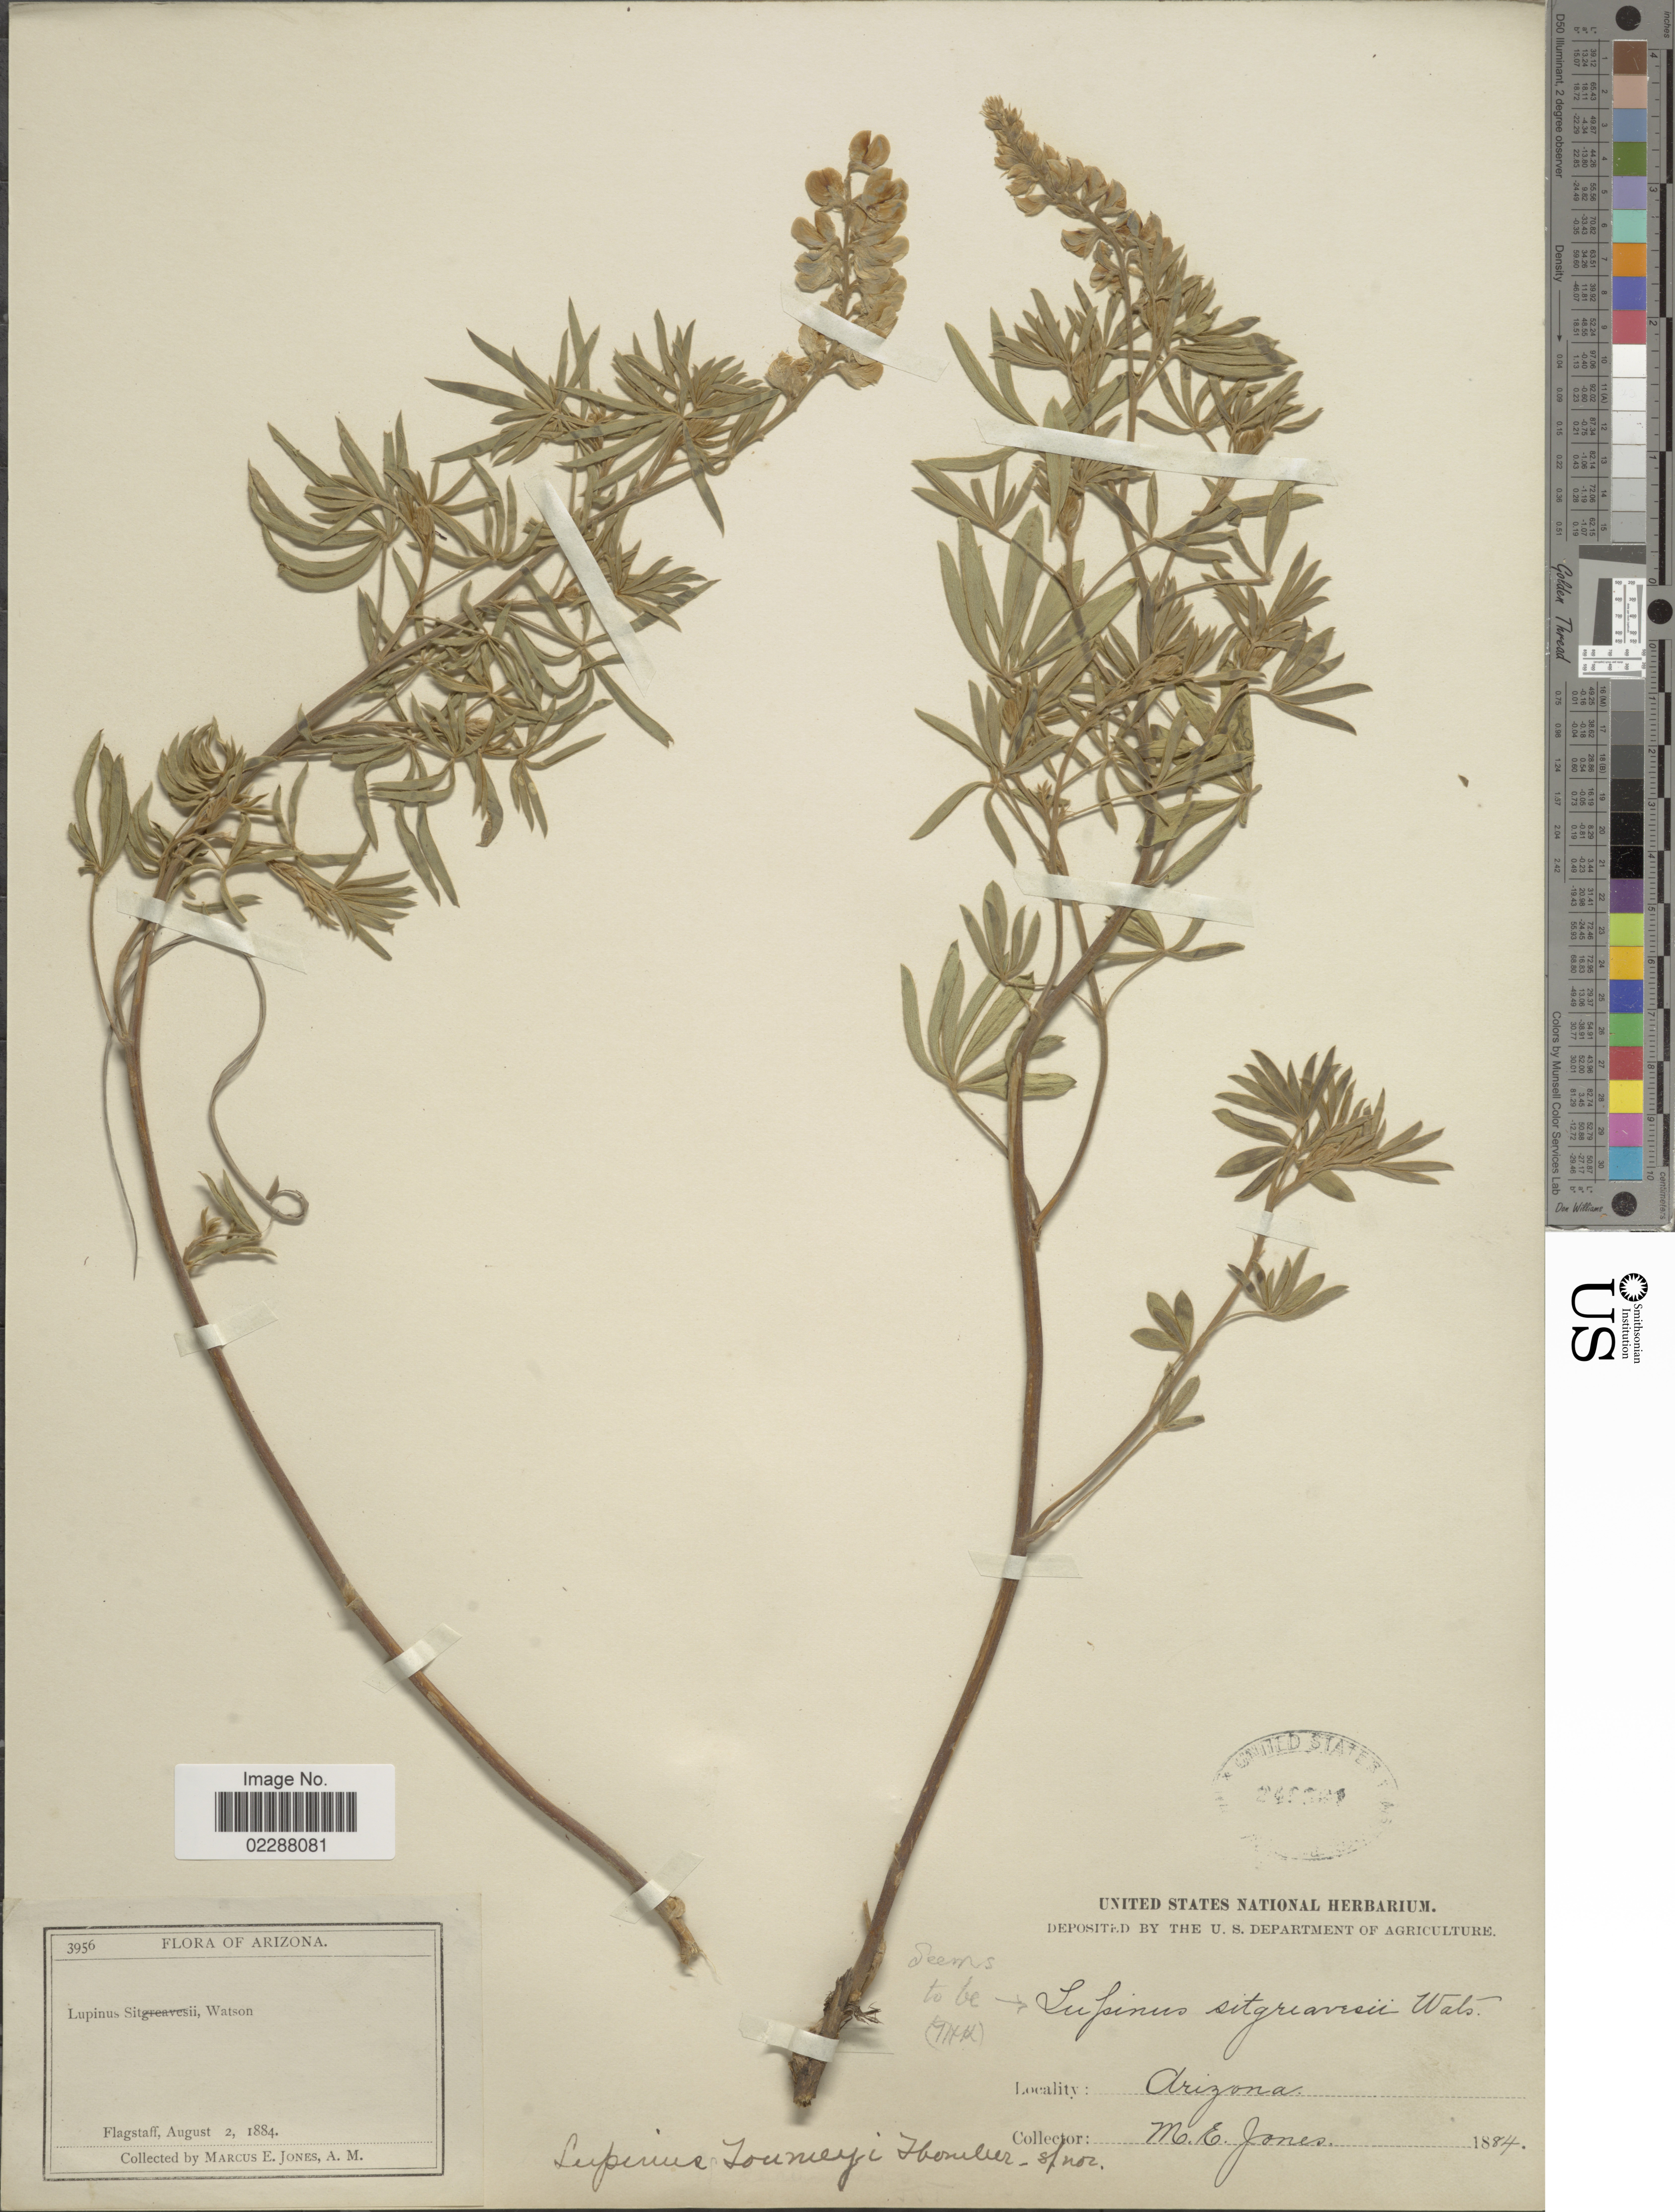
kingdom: Plantae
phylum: Tracheophyta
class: Magnoliopsida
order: Fabales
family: Fabaceae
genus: Lupinus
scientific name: Lupinus torreyi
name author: A. Gray ex S. Watson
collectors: M. E. Jones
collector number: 3956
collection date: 1884-08-02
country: United States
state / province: Arizona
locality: Flagstaff